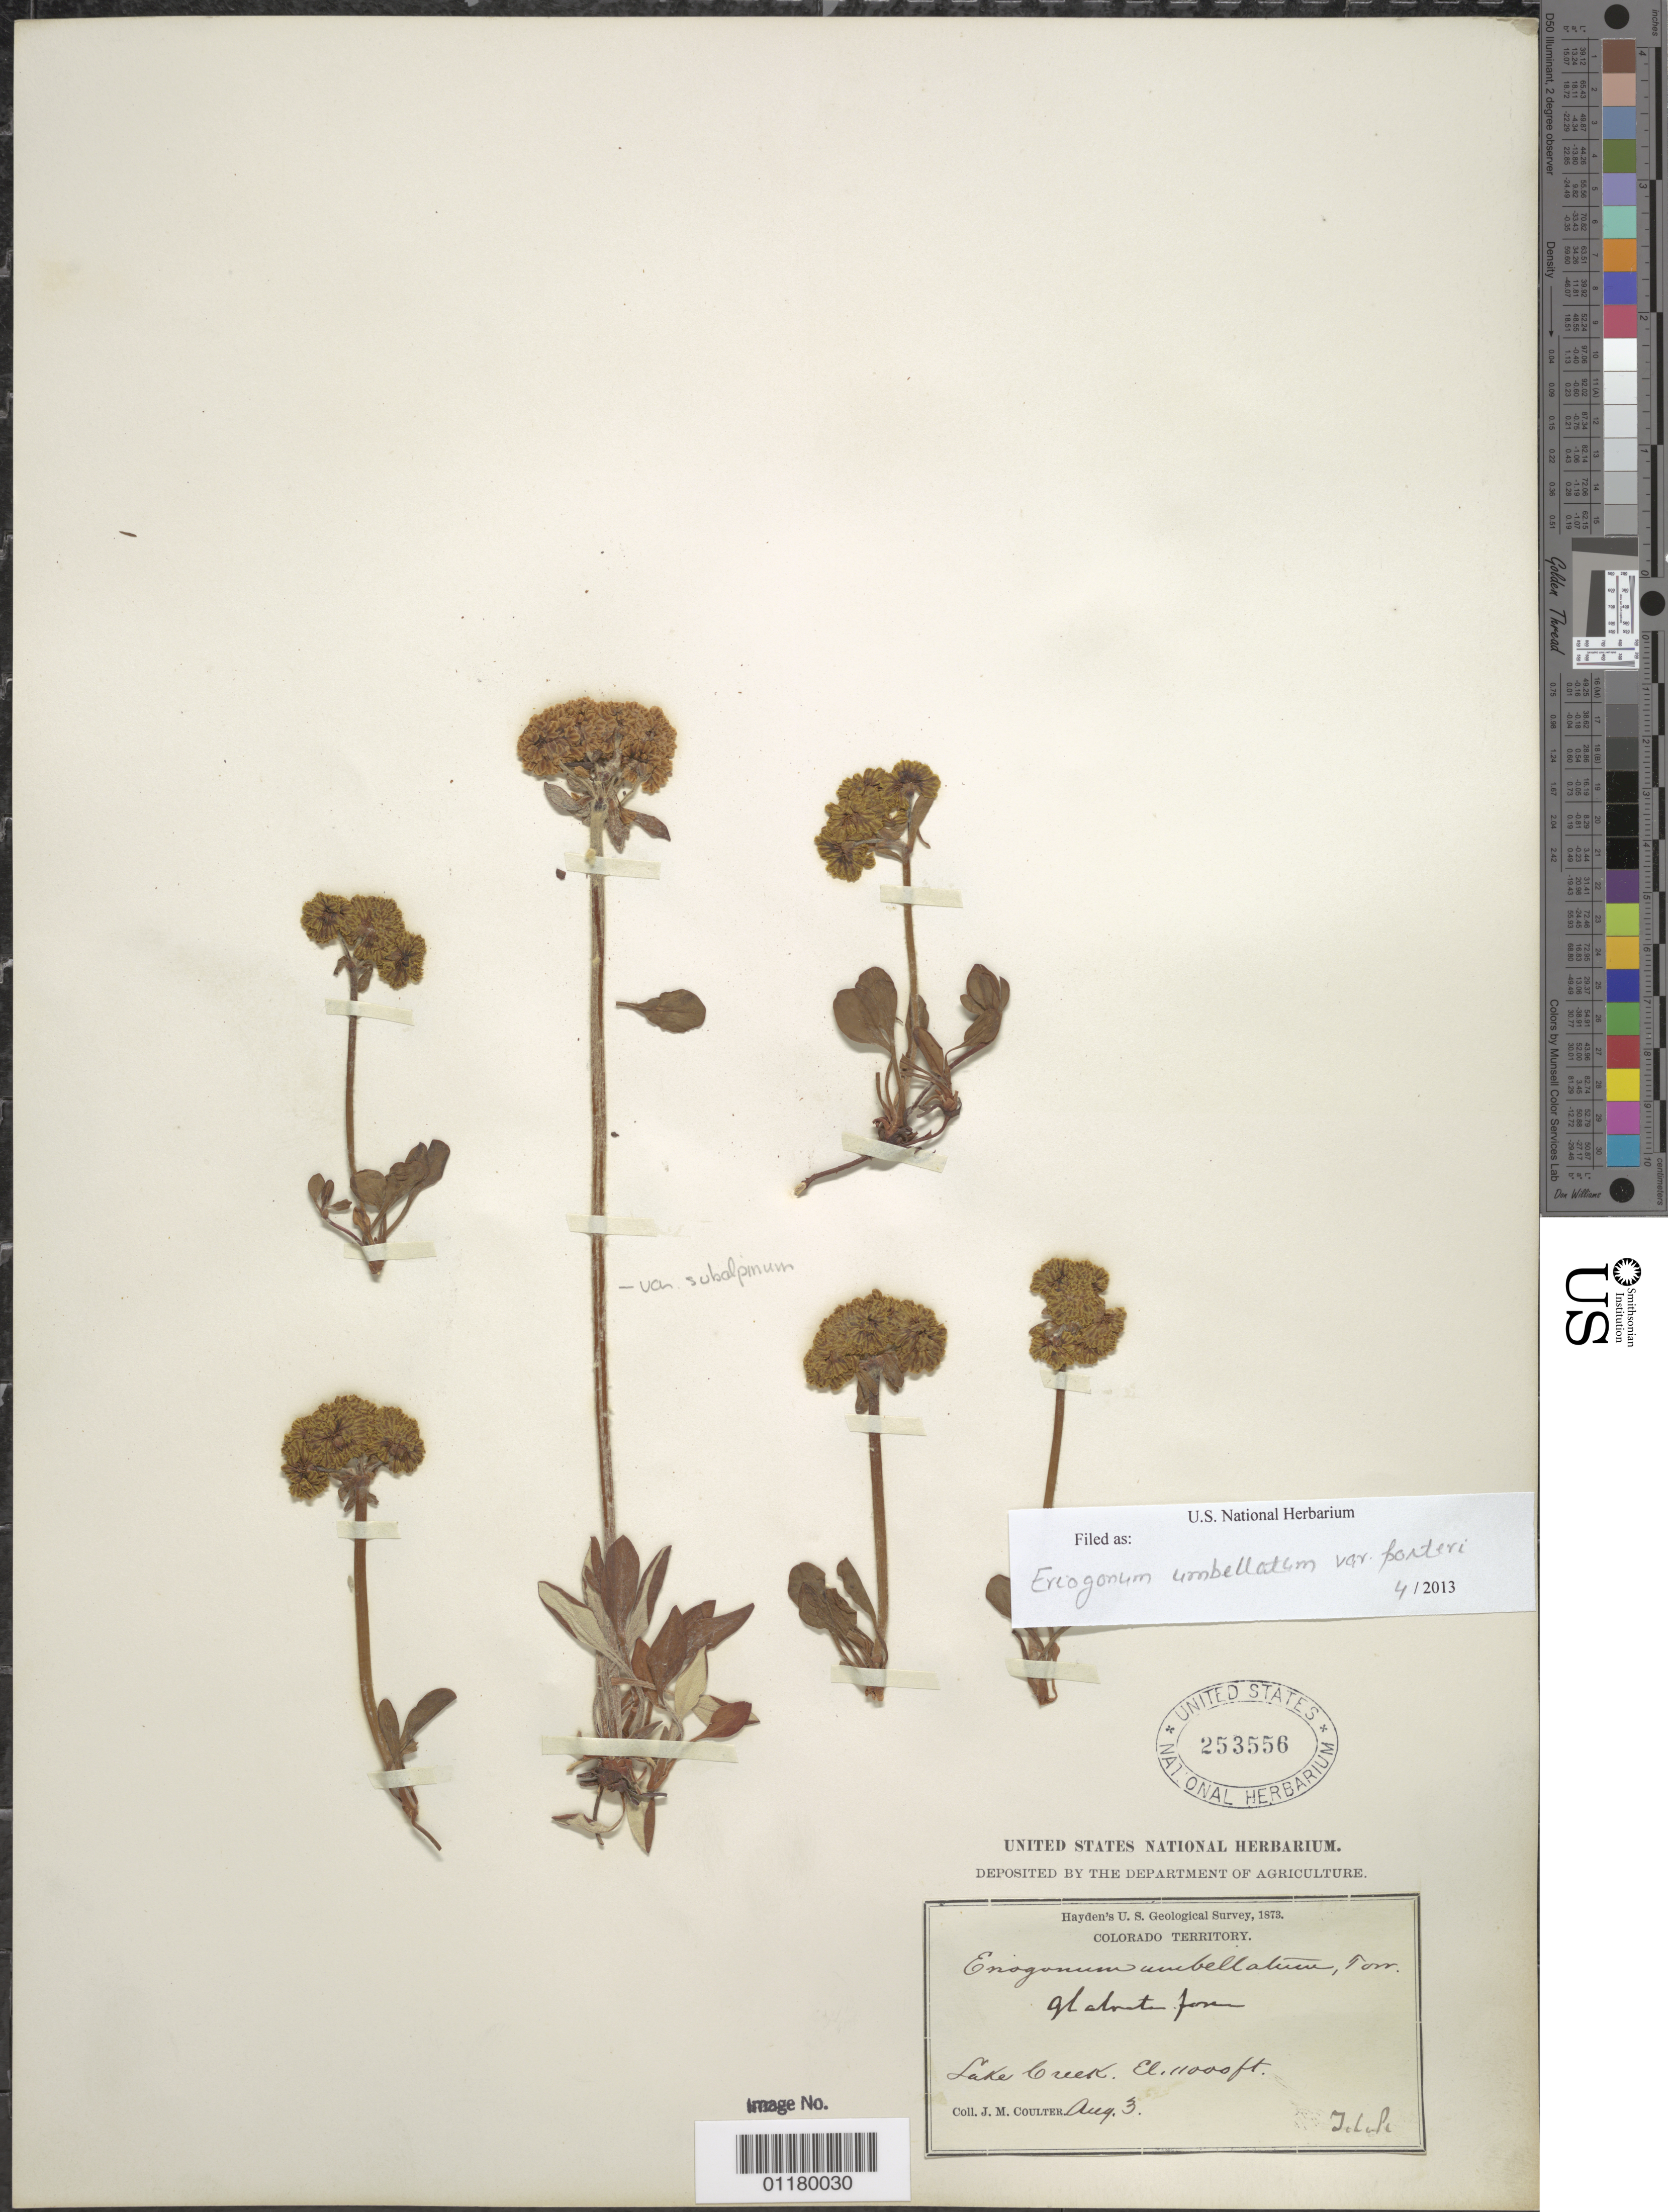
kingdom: Plantae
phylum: Tracheophyta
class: Magnoliopsida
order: Caryophyllales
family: Polygonaceae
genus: Eriogonum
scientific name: Eriogonum umbellatum var. porteri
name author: (Small) S. Stokes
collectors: J. M. Coulter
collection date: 1873-08-03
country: United States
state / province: Colorado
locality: Lake Creek.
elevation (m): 3353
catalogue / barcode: US 253556